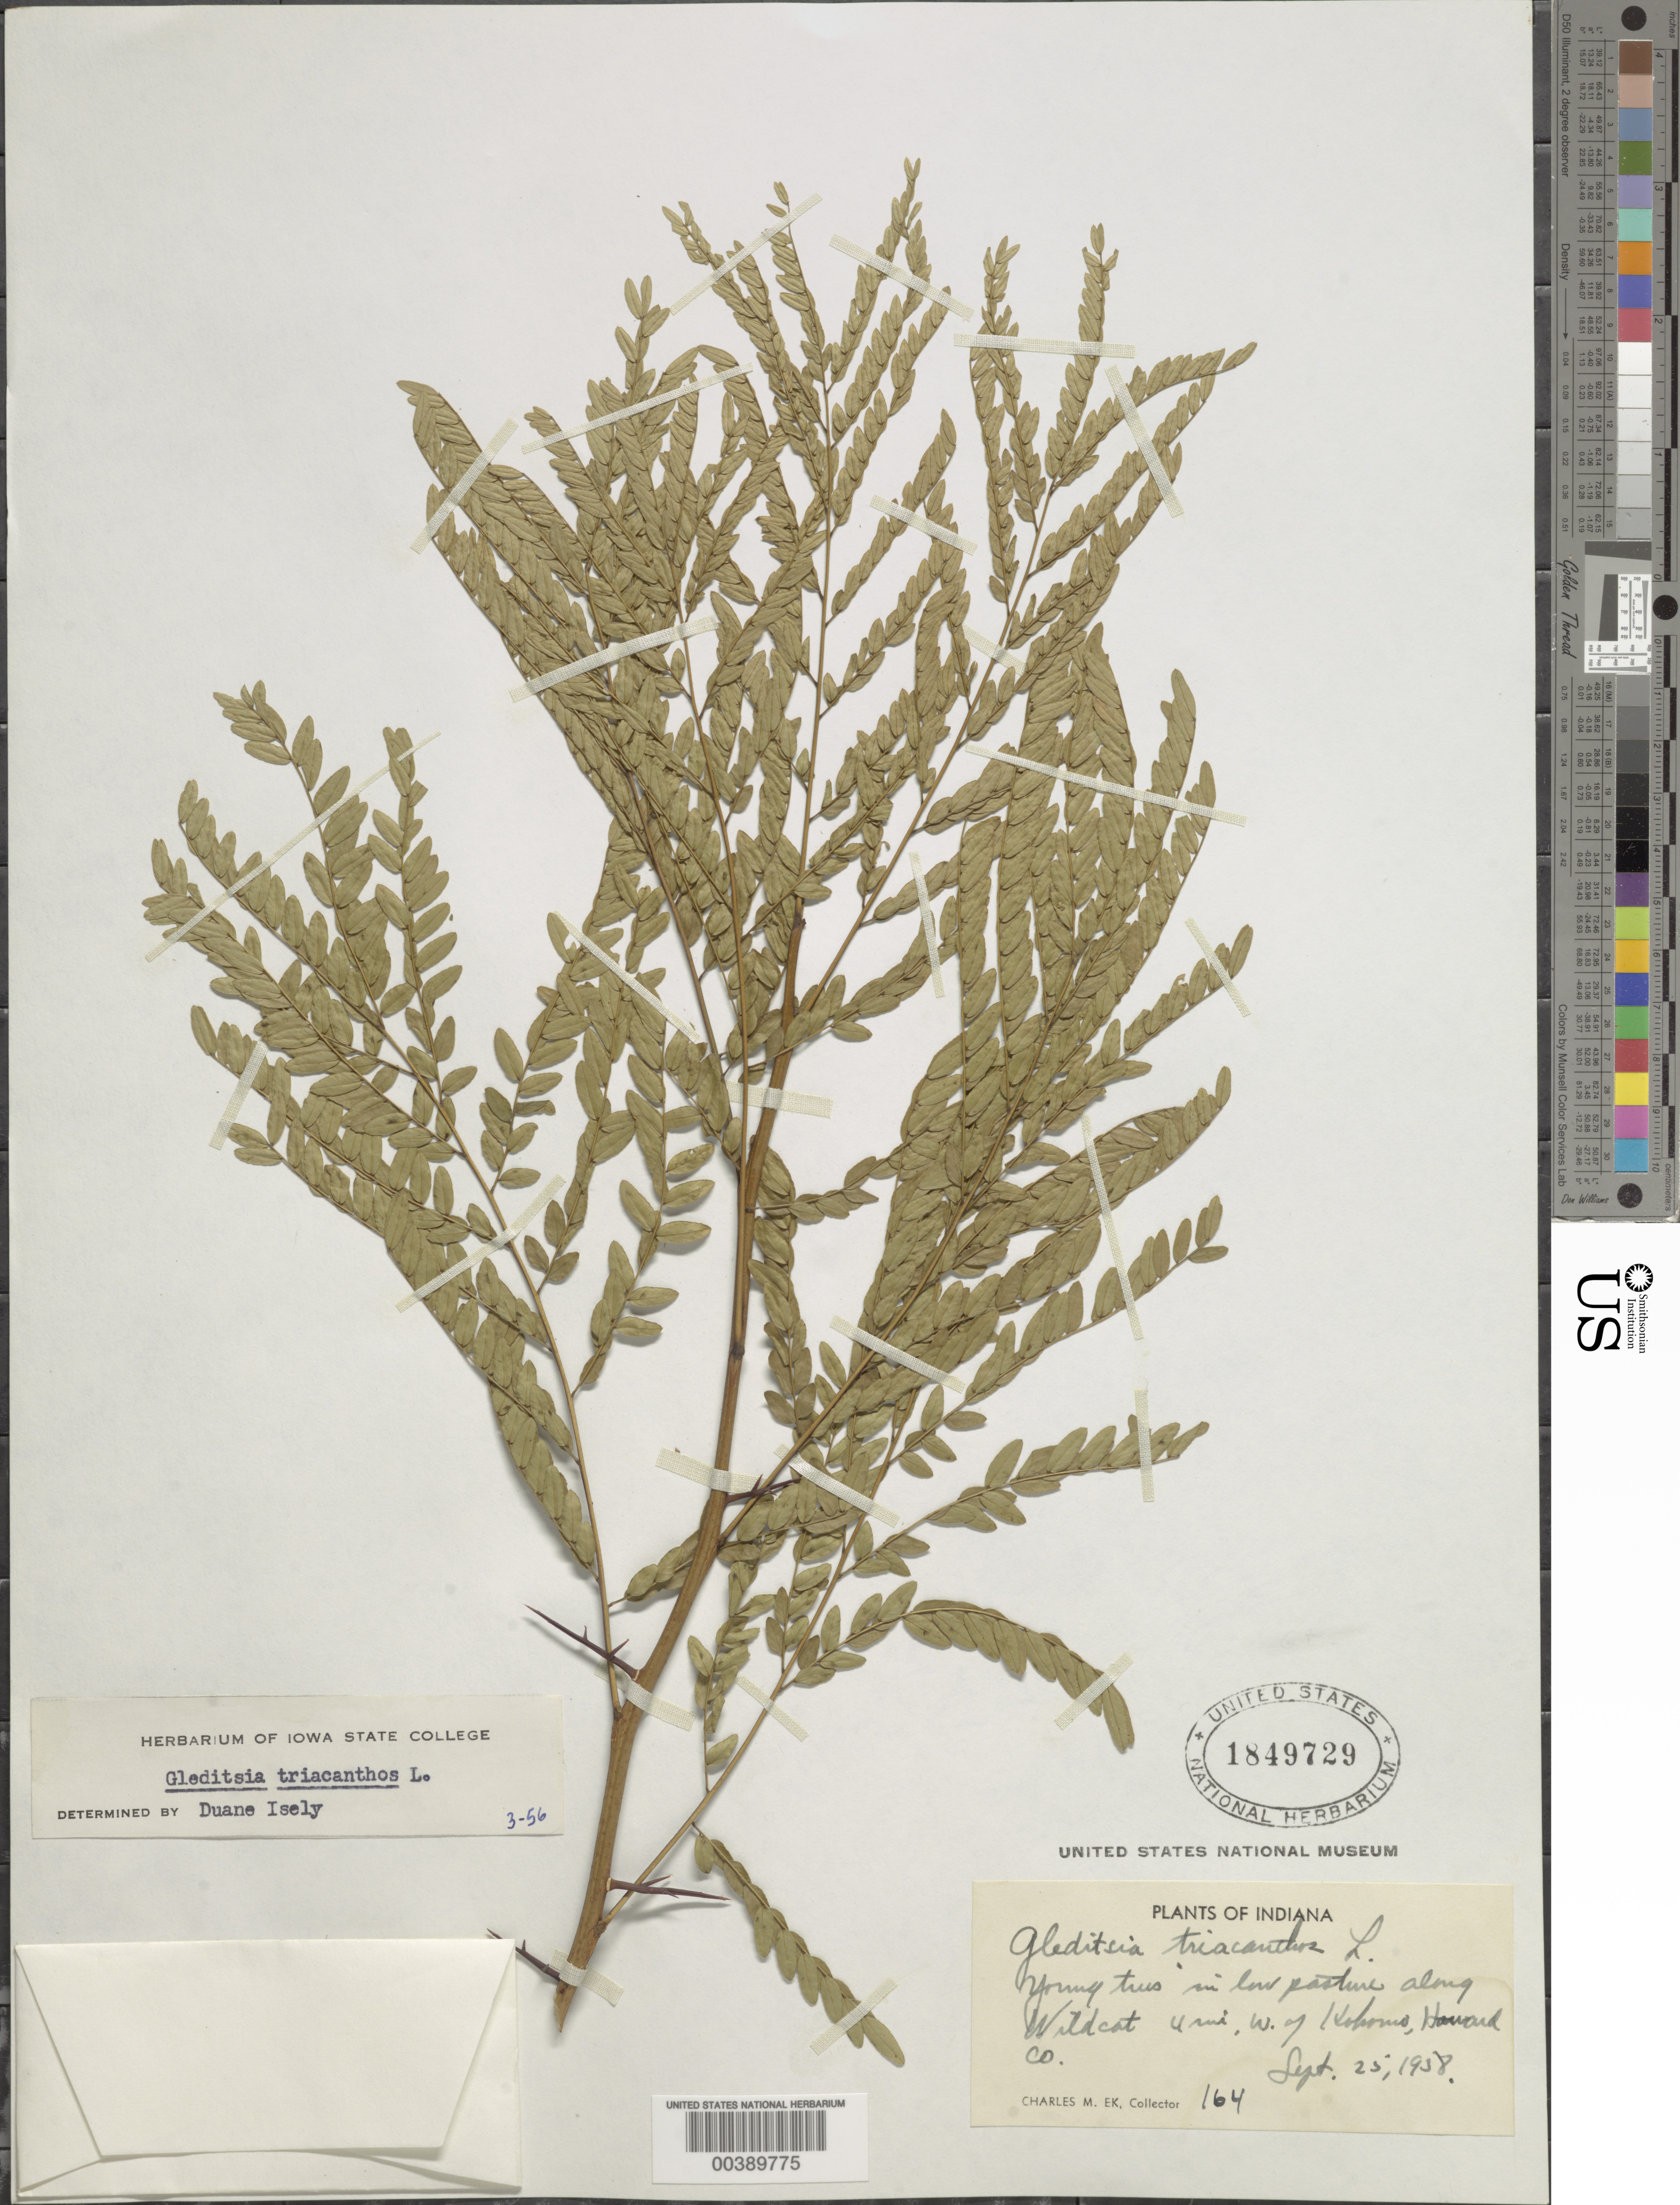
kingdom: Plantae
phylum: Tracheophyta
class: Magnoliopsida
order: Fabales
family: Fabaceae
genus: Gleditsia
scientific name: Gleditsia triacanthos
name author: L.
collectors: C. Ek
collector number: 164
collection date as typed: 25 Sep 1938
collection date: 1938-09-25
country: United States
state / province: Indiana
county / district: Howard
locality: Along wildcat, 4 mi w of kokomo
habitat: In low pasture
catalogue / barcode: US 1849729